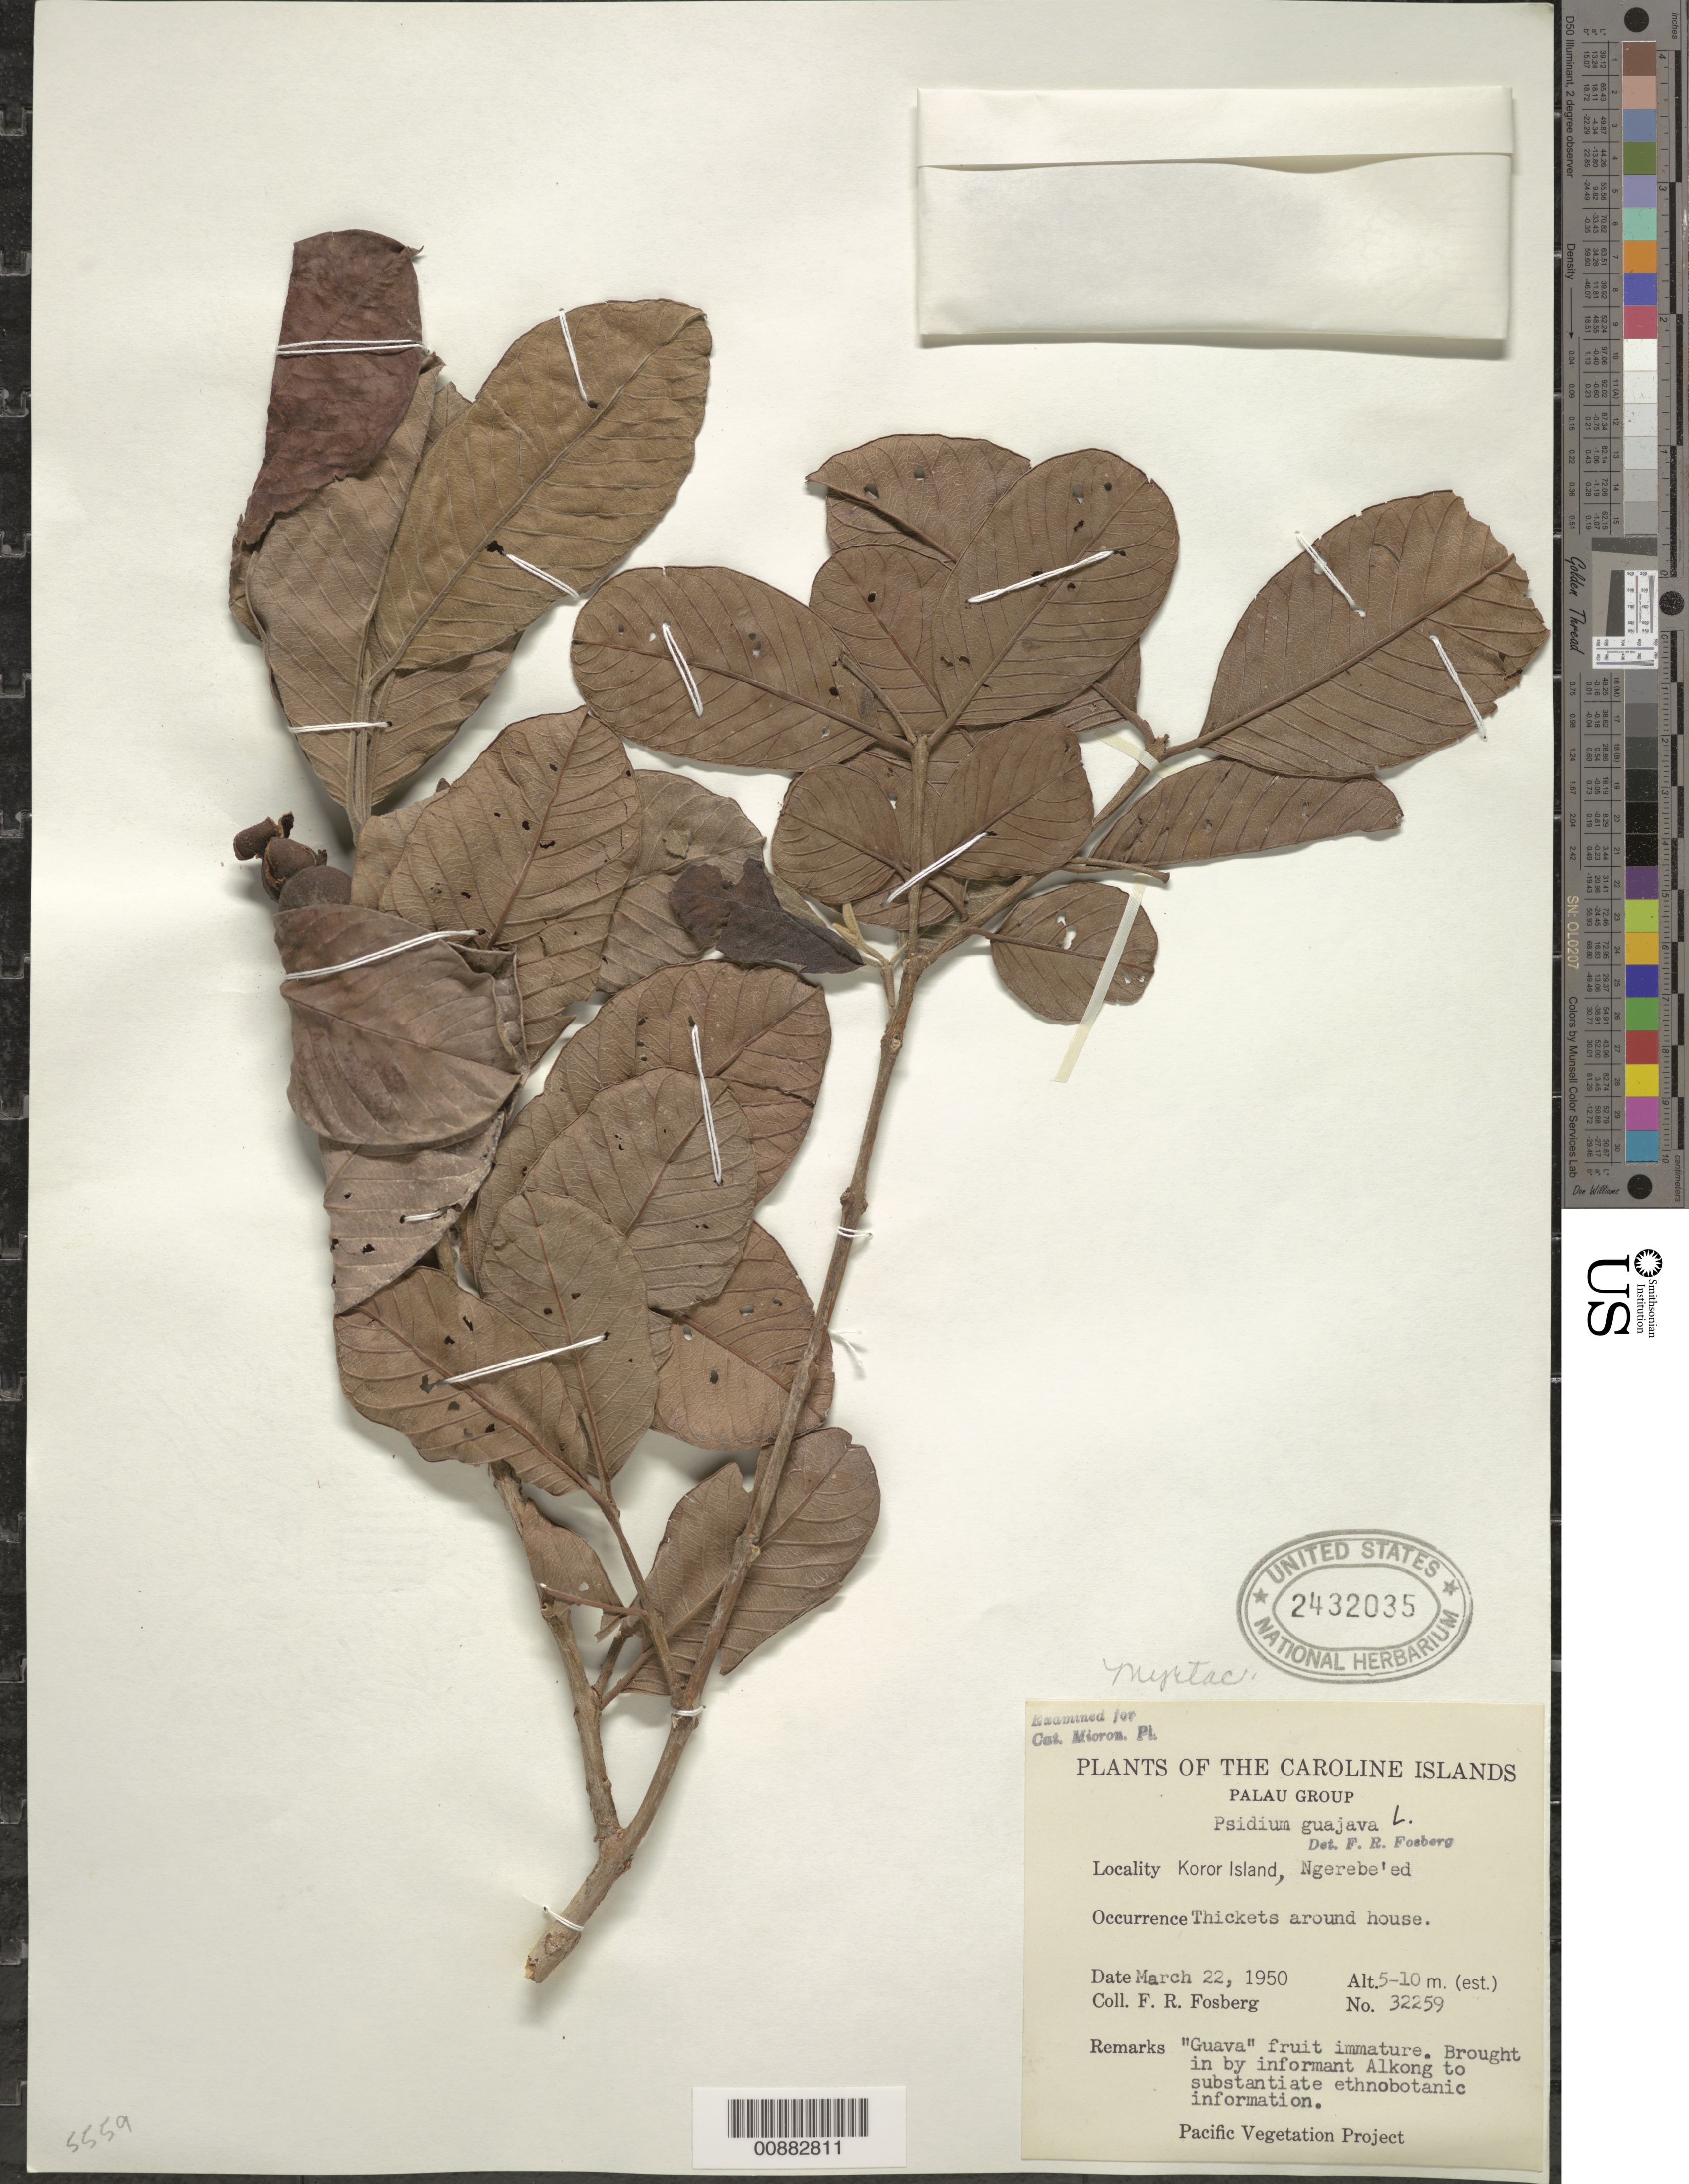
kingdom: Plantae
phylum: Tracheophyta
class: Magnoliopsida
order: Myrtales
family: Myrtaceae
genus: Psidium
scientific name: Psidium guajava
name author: L.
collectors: F. R. Fosberg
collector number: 32259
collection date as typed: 22 Mar 1950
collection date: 1950-03-22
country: Palau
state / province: Koror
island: Oreor (Koror)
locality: Ngerebe'ed.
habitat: Thickets around house.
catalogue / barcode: US 2432035